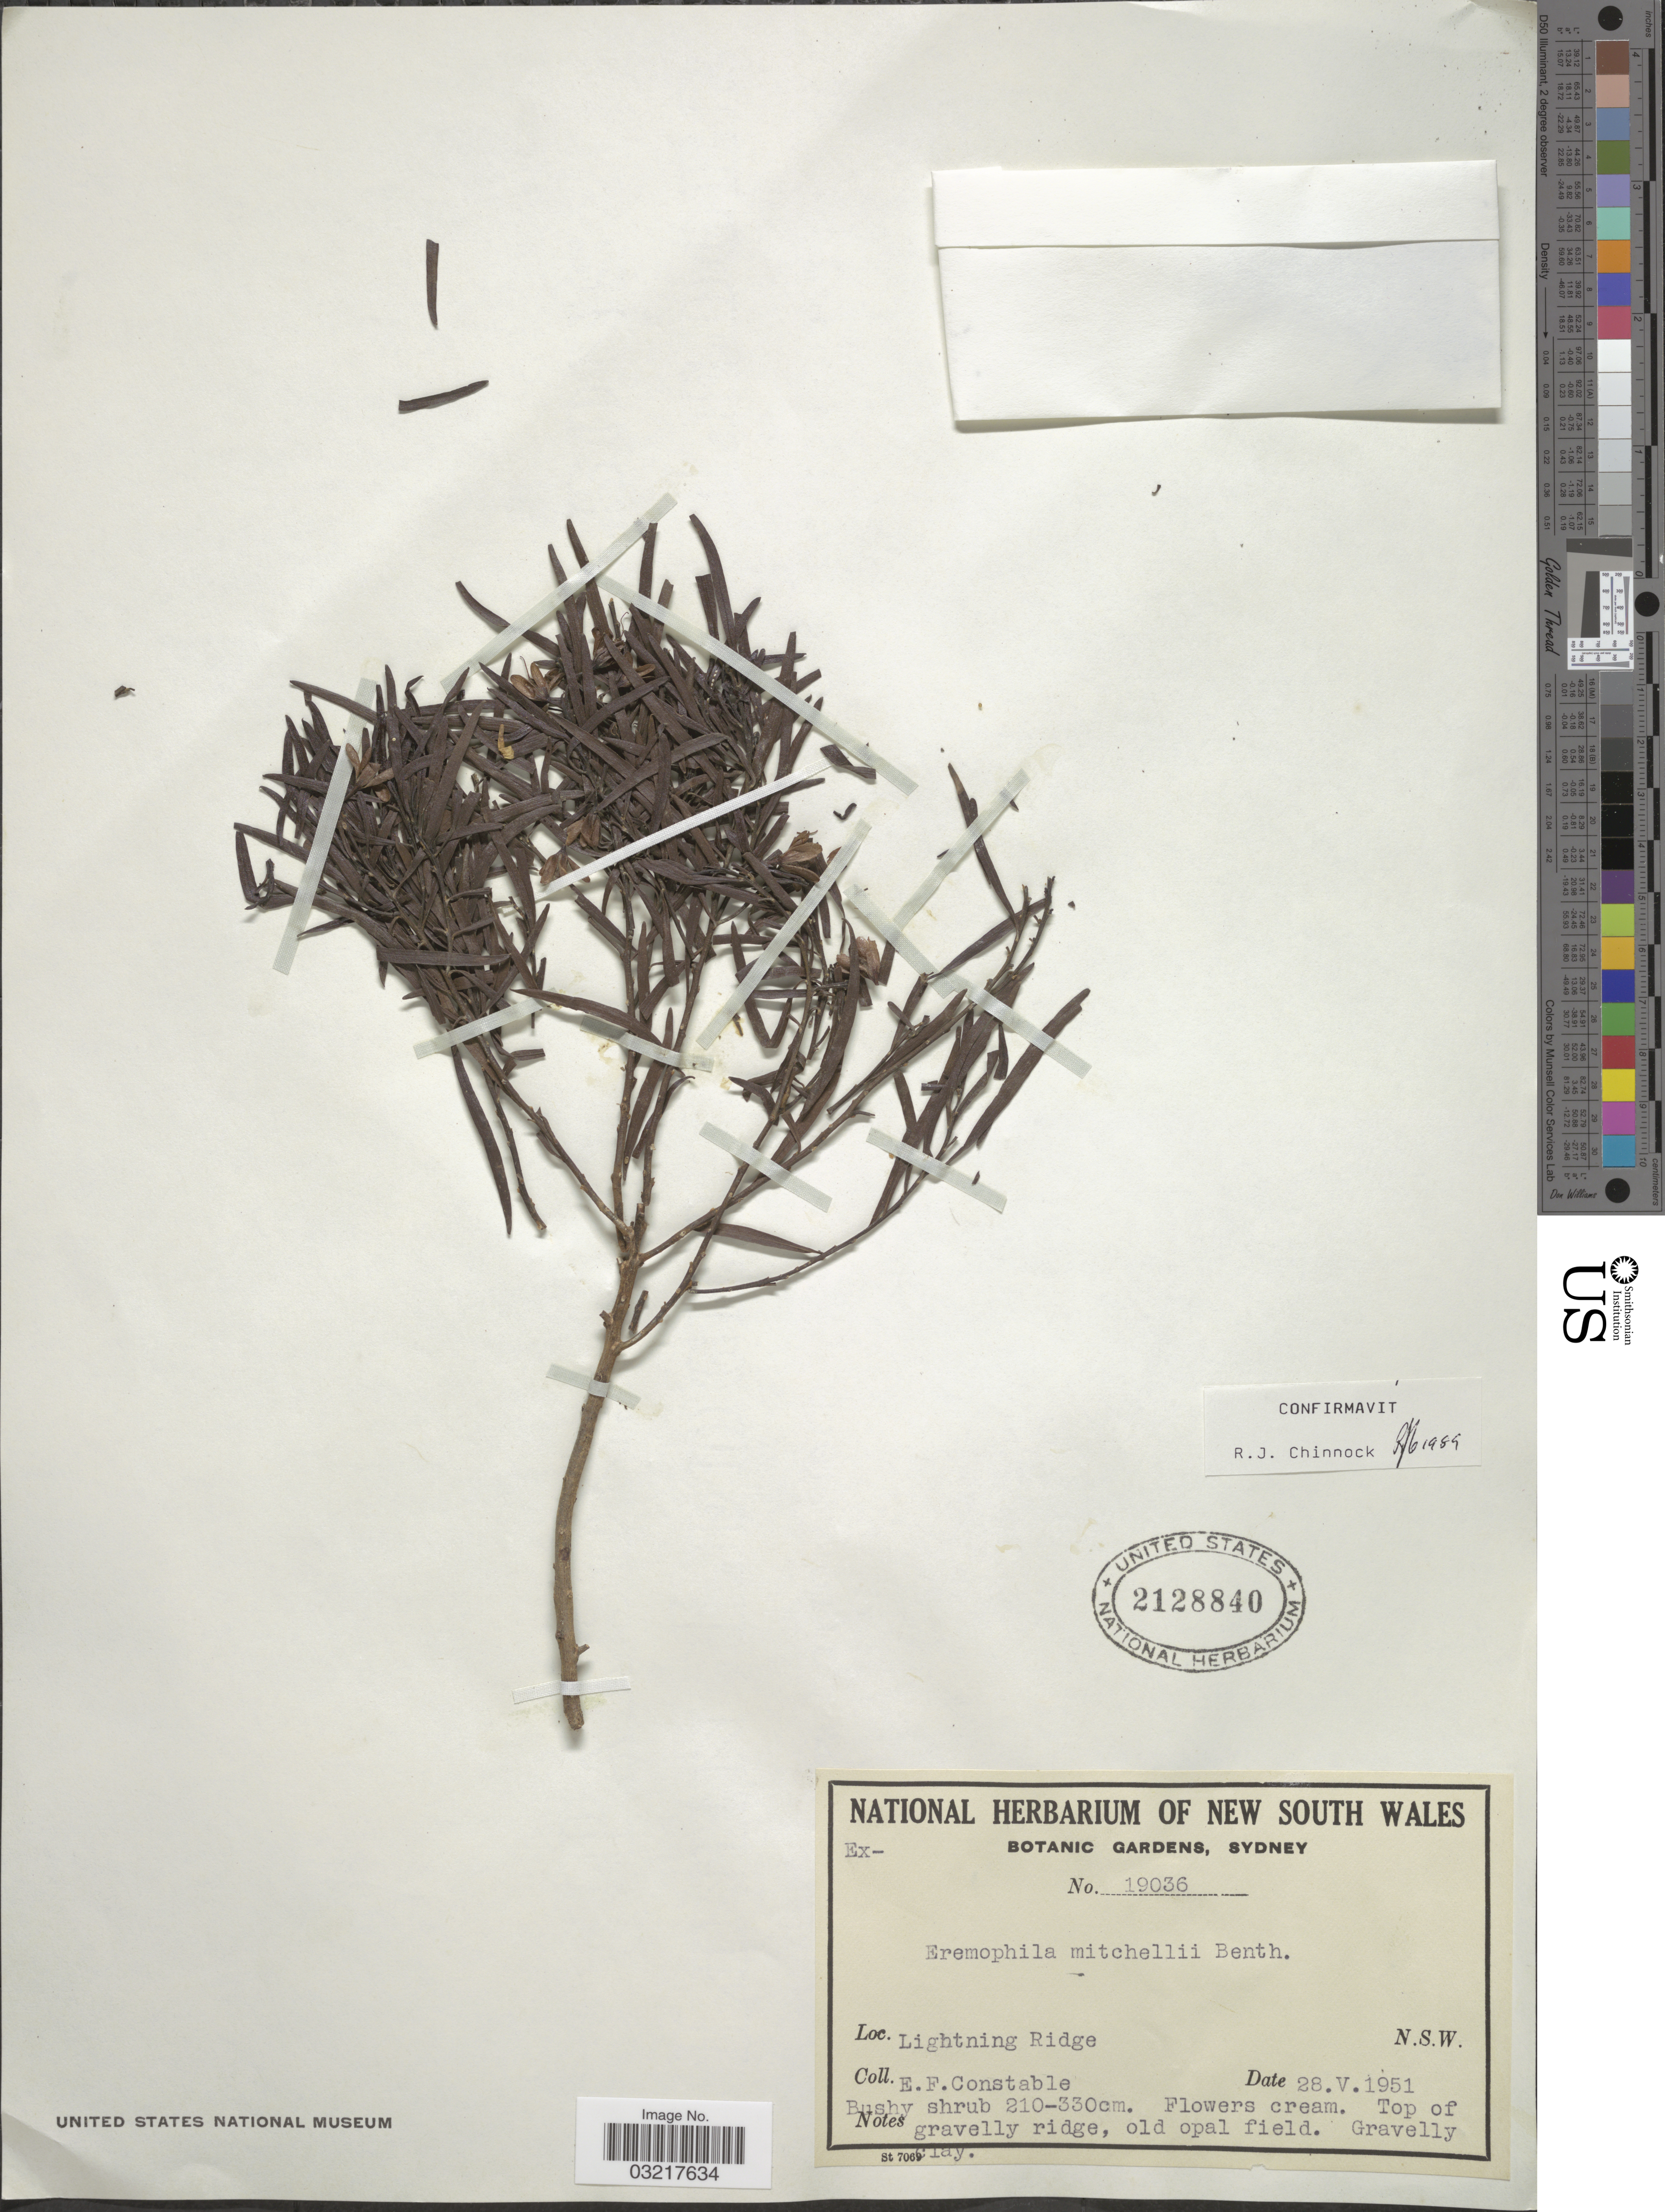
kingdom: Plantae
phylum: Tracheophyta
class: Magnoliopsida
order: Lamiales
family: Scrophulariaceae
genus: Eremophila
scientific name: Eremophila mitchellii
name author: Benth.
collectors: E. F. Constable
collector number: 19036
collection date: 1951-05-28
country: Australia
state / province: New South Wales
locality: Lightning Ridge. N.S.W.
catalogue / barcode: US 2128840